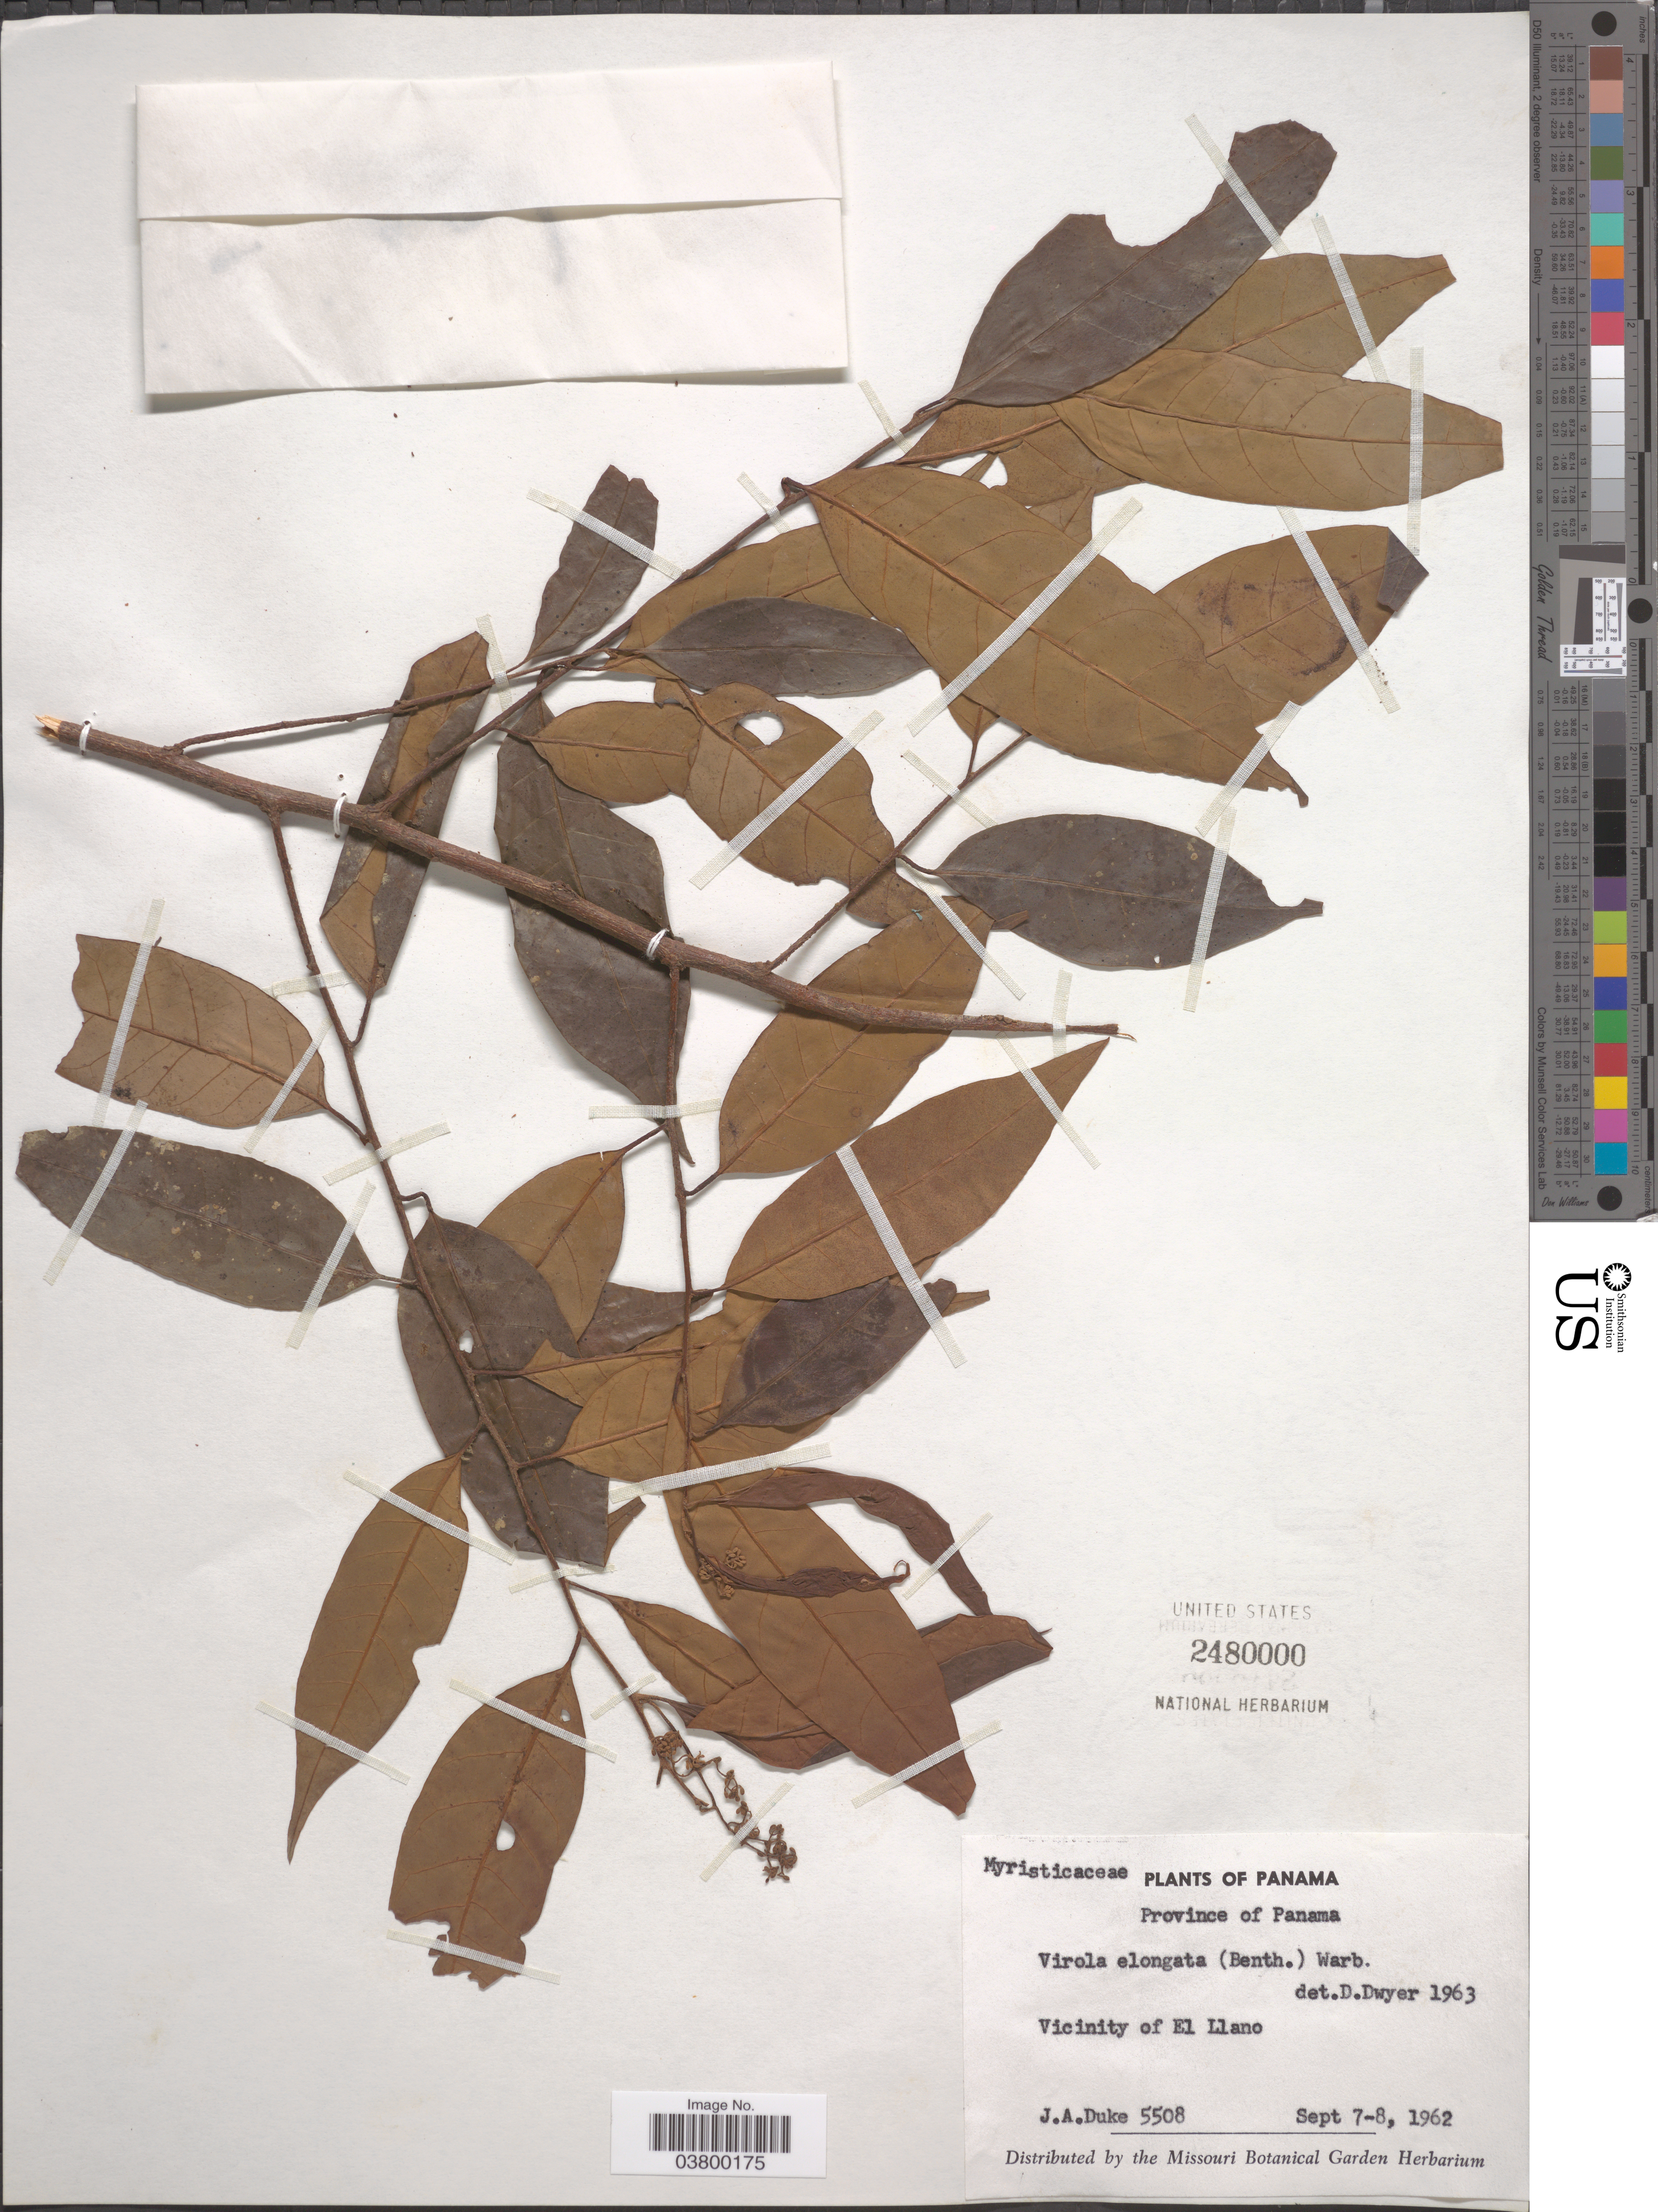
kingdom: Plantae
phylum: Tracheophyta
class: Magnoliopsida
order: Magnoliales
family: Myristicaceae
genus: Virola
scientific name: Virola elongata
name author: (Benth.) Warb.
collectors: J. A. Duke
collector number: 5508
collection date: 1962-09-07/1962-09-08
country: Panama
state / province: Panamá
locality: Vicinity of El Llano.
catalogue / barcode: US 2480000